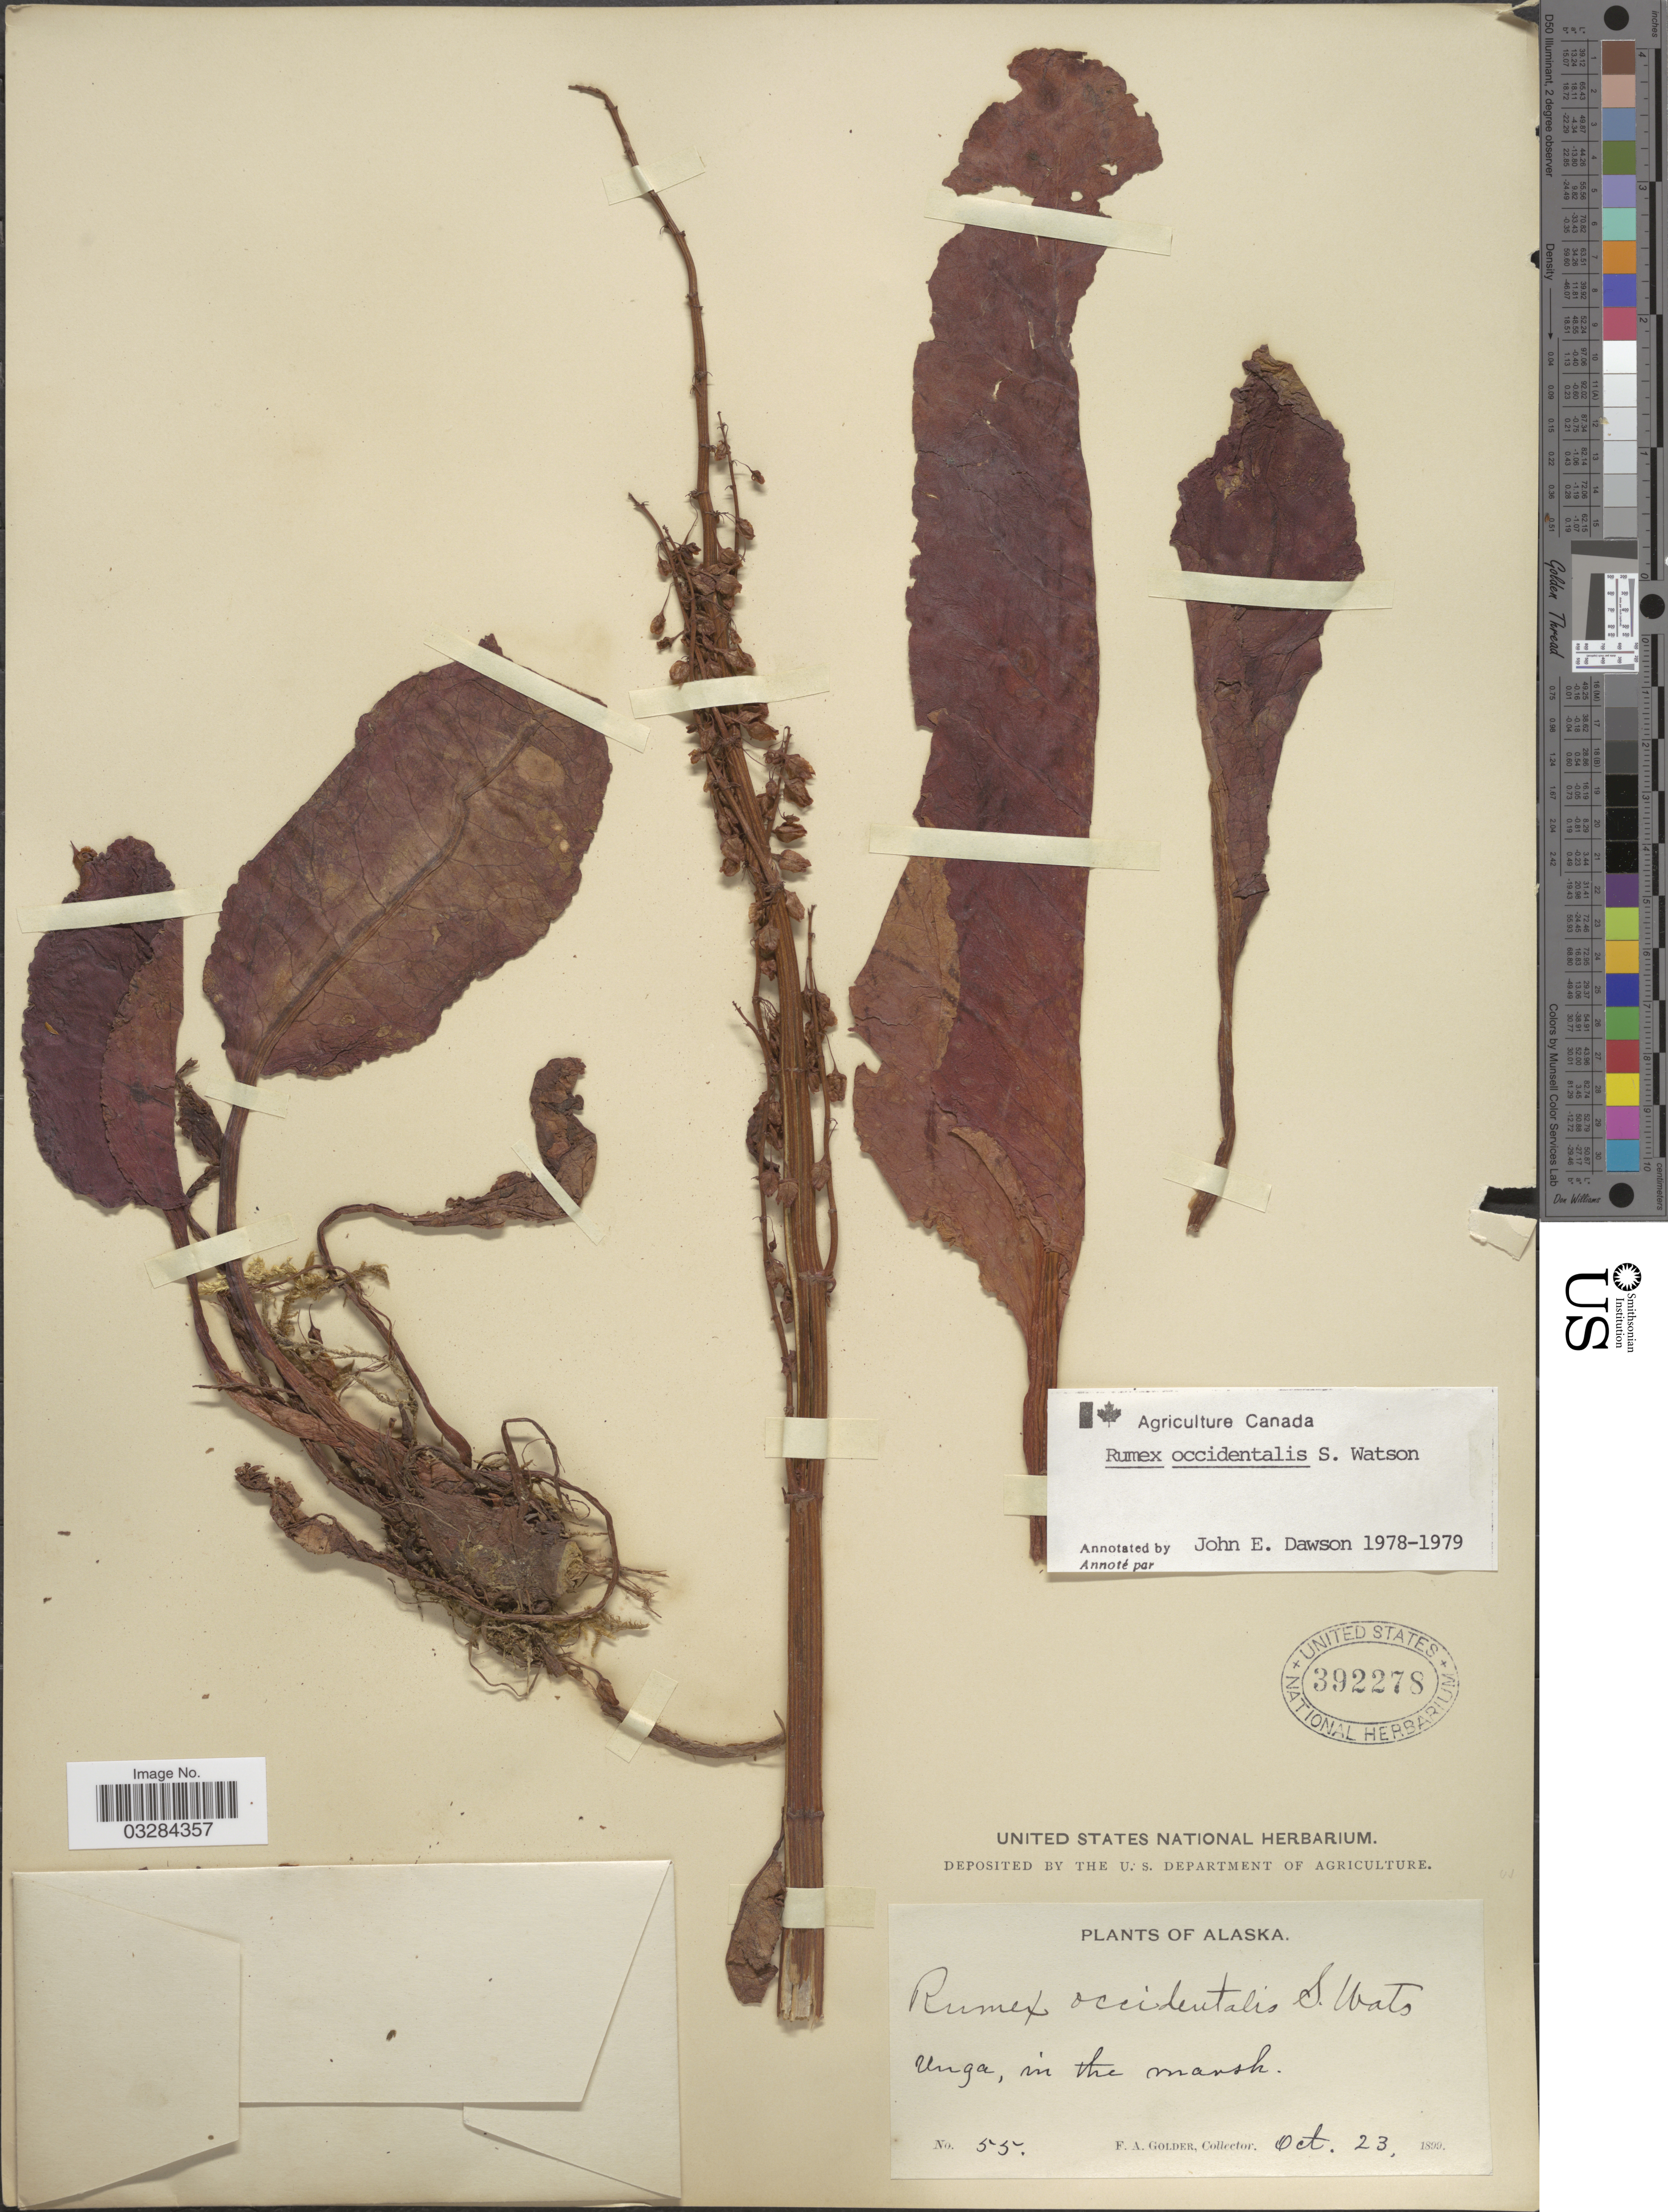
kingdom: Plantae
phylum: Tracheophyta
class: Magnoliopsida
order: Caryophyllales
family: Polygonaceae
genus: Rumex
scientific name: Rumex occidentalis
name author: S. Watson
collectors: F. Golder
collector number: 55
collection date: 1899-10-23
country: United States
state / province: Alaska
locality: Unga, in the marsh.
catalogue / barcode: US 392278